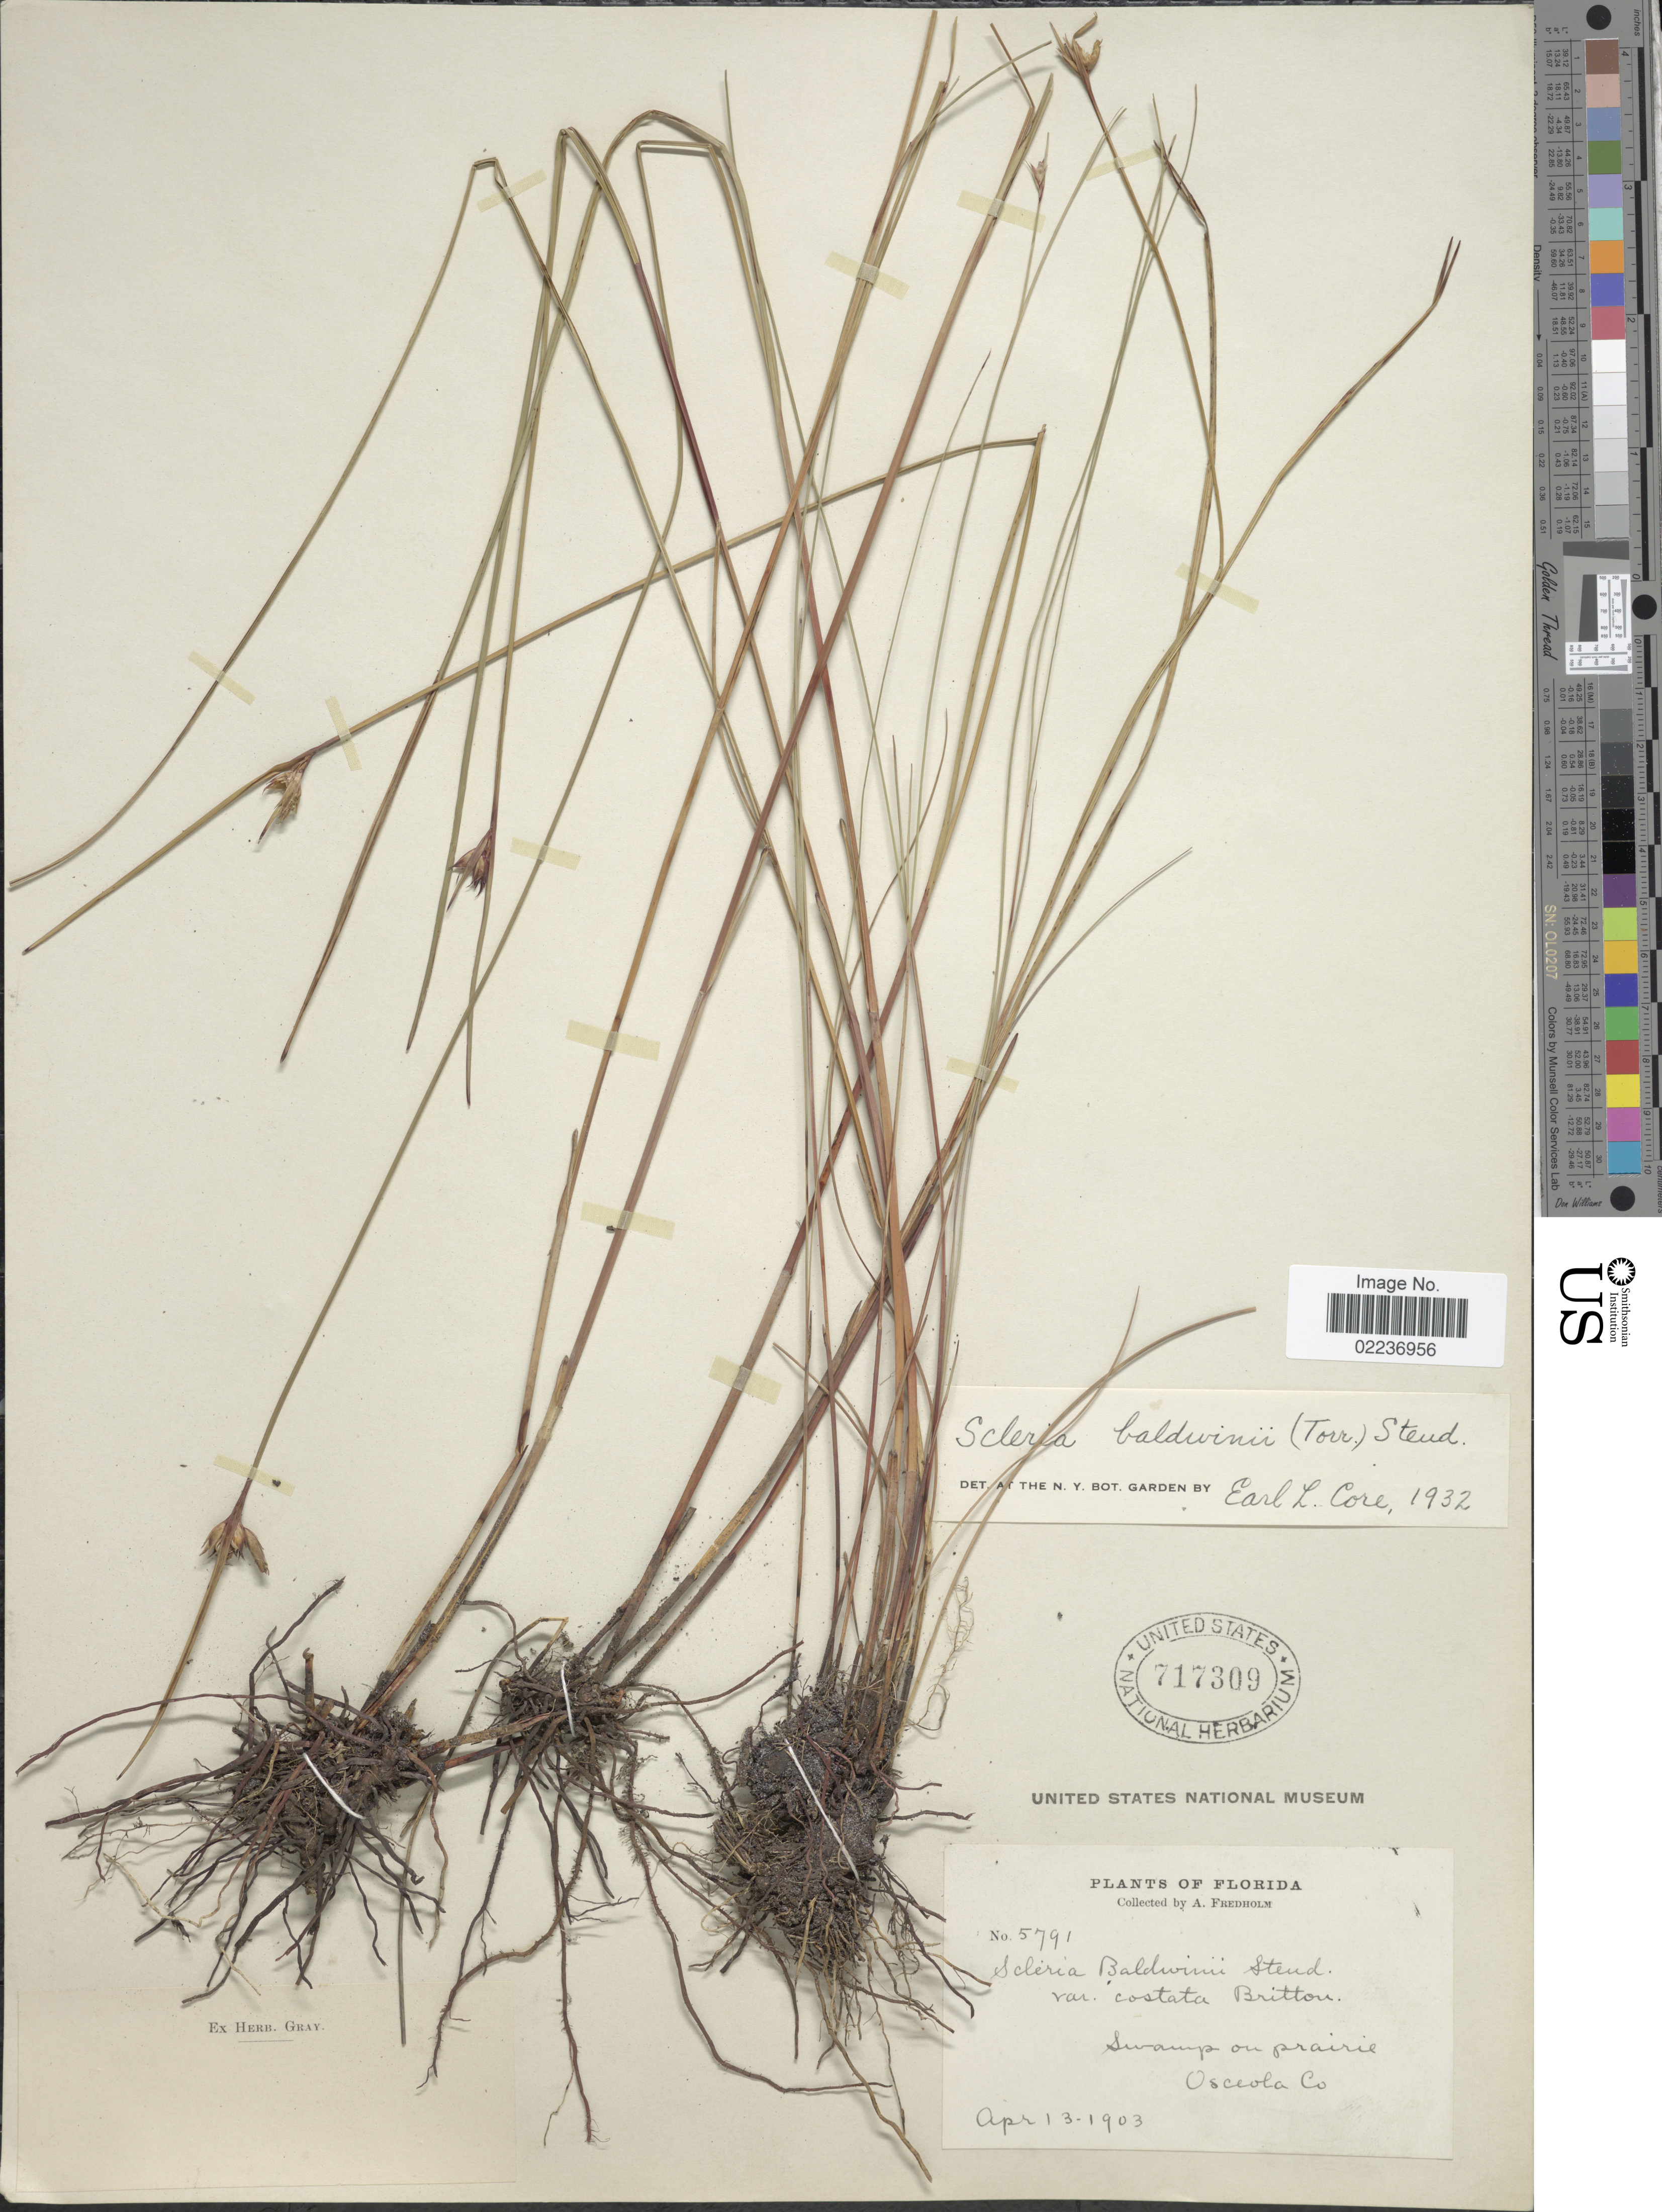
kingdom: Plantae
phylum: Tracheophyta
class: Liliopsida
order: Poales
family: Cyperaceae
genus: Scleria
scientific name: Scleria baldwinii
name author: (Torr.) Steud.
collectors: A. Fredholm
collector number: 5791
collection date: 1903-04-13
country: United States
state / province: Florida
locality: Swamps on prairie, Osceola Co.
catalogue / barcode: US 717309